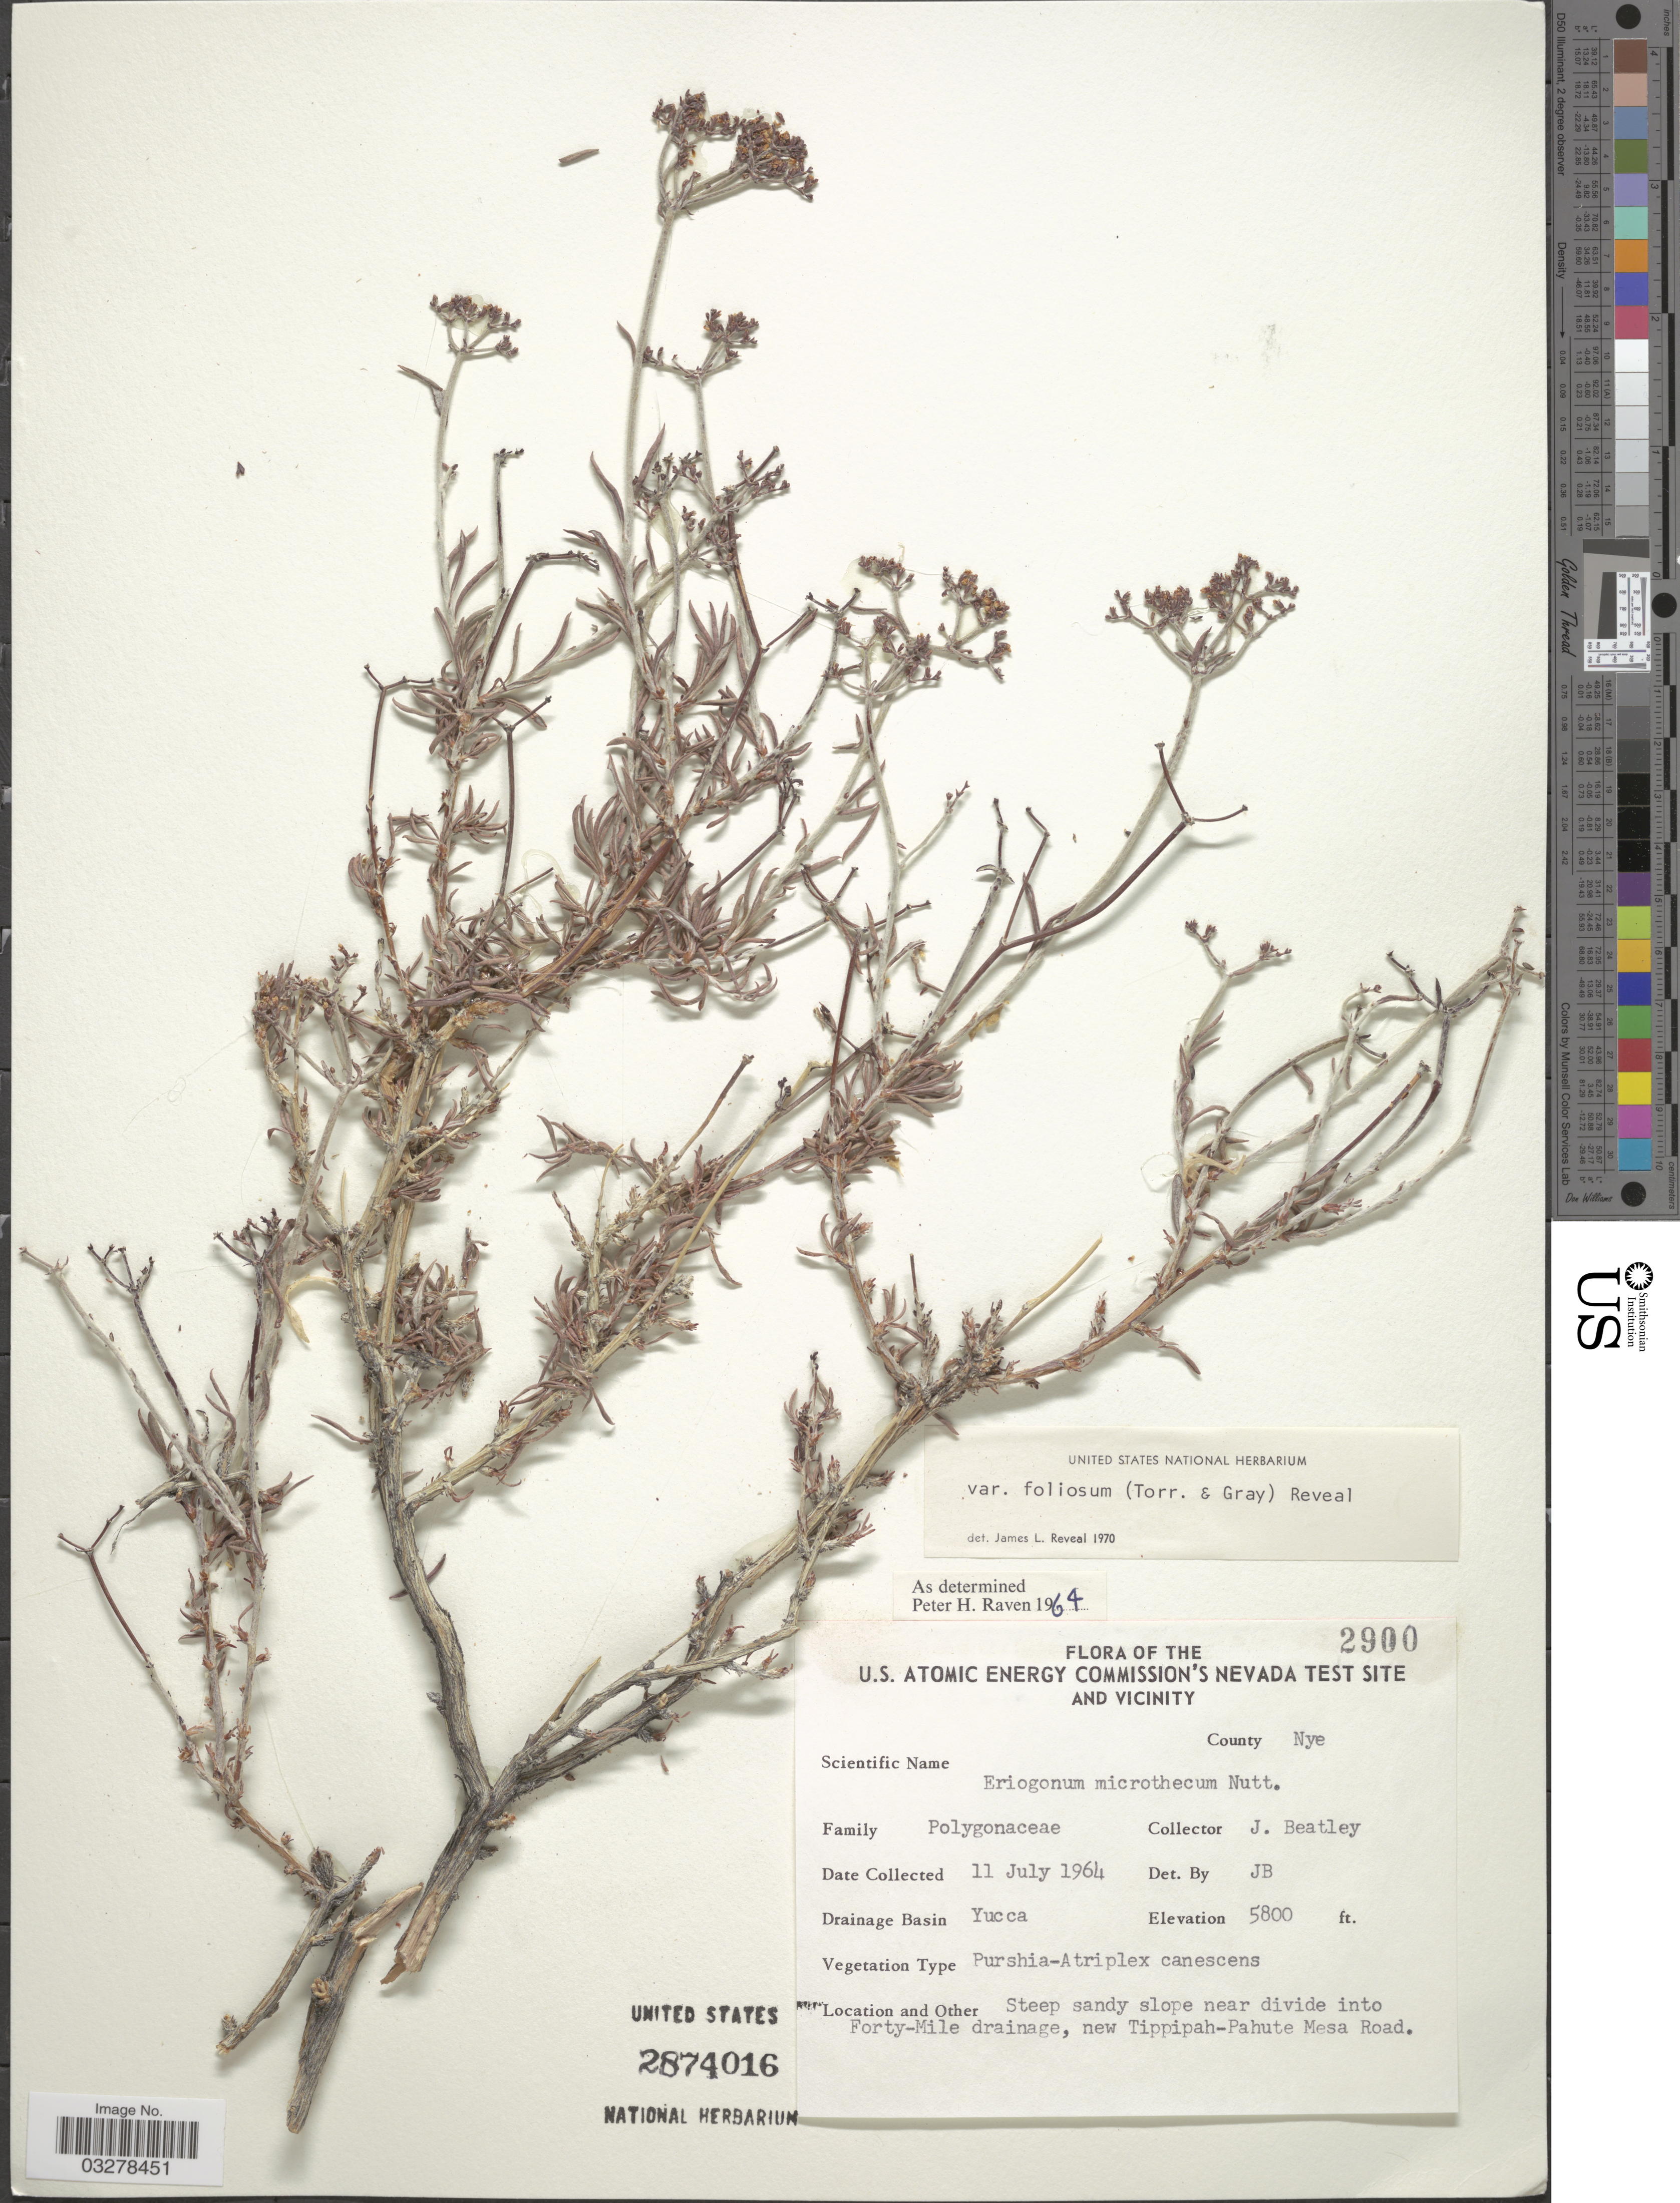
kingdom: Plantae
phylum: Tracheophyta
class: Magnoliopsida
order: Caryophyllales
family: Polygonaceae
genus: Eriogonum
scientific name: Eriogonum microtheca var. foliosum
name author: (Torr. & A. Gray) Reveal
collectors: J. C. Beatley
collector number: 2900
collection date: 1964-07-11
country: United States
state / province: Nevada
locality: U.S. Atomic Energy Commission's Nevada Test Site and Vicinity. County Nye. Drainage Basin Yucca. Steep sandy slope near divide into Forty-Mile drainage, new Tippipah-Pahute Mesa Road.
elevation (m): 1768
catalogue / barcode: US 2874016